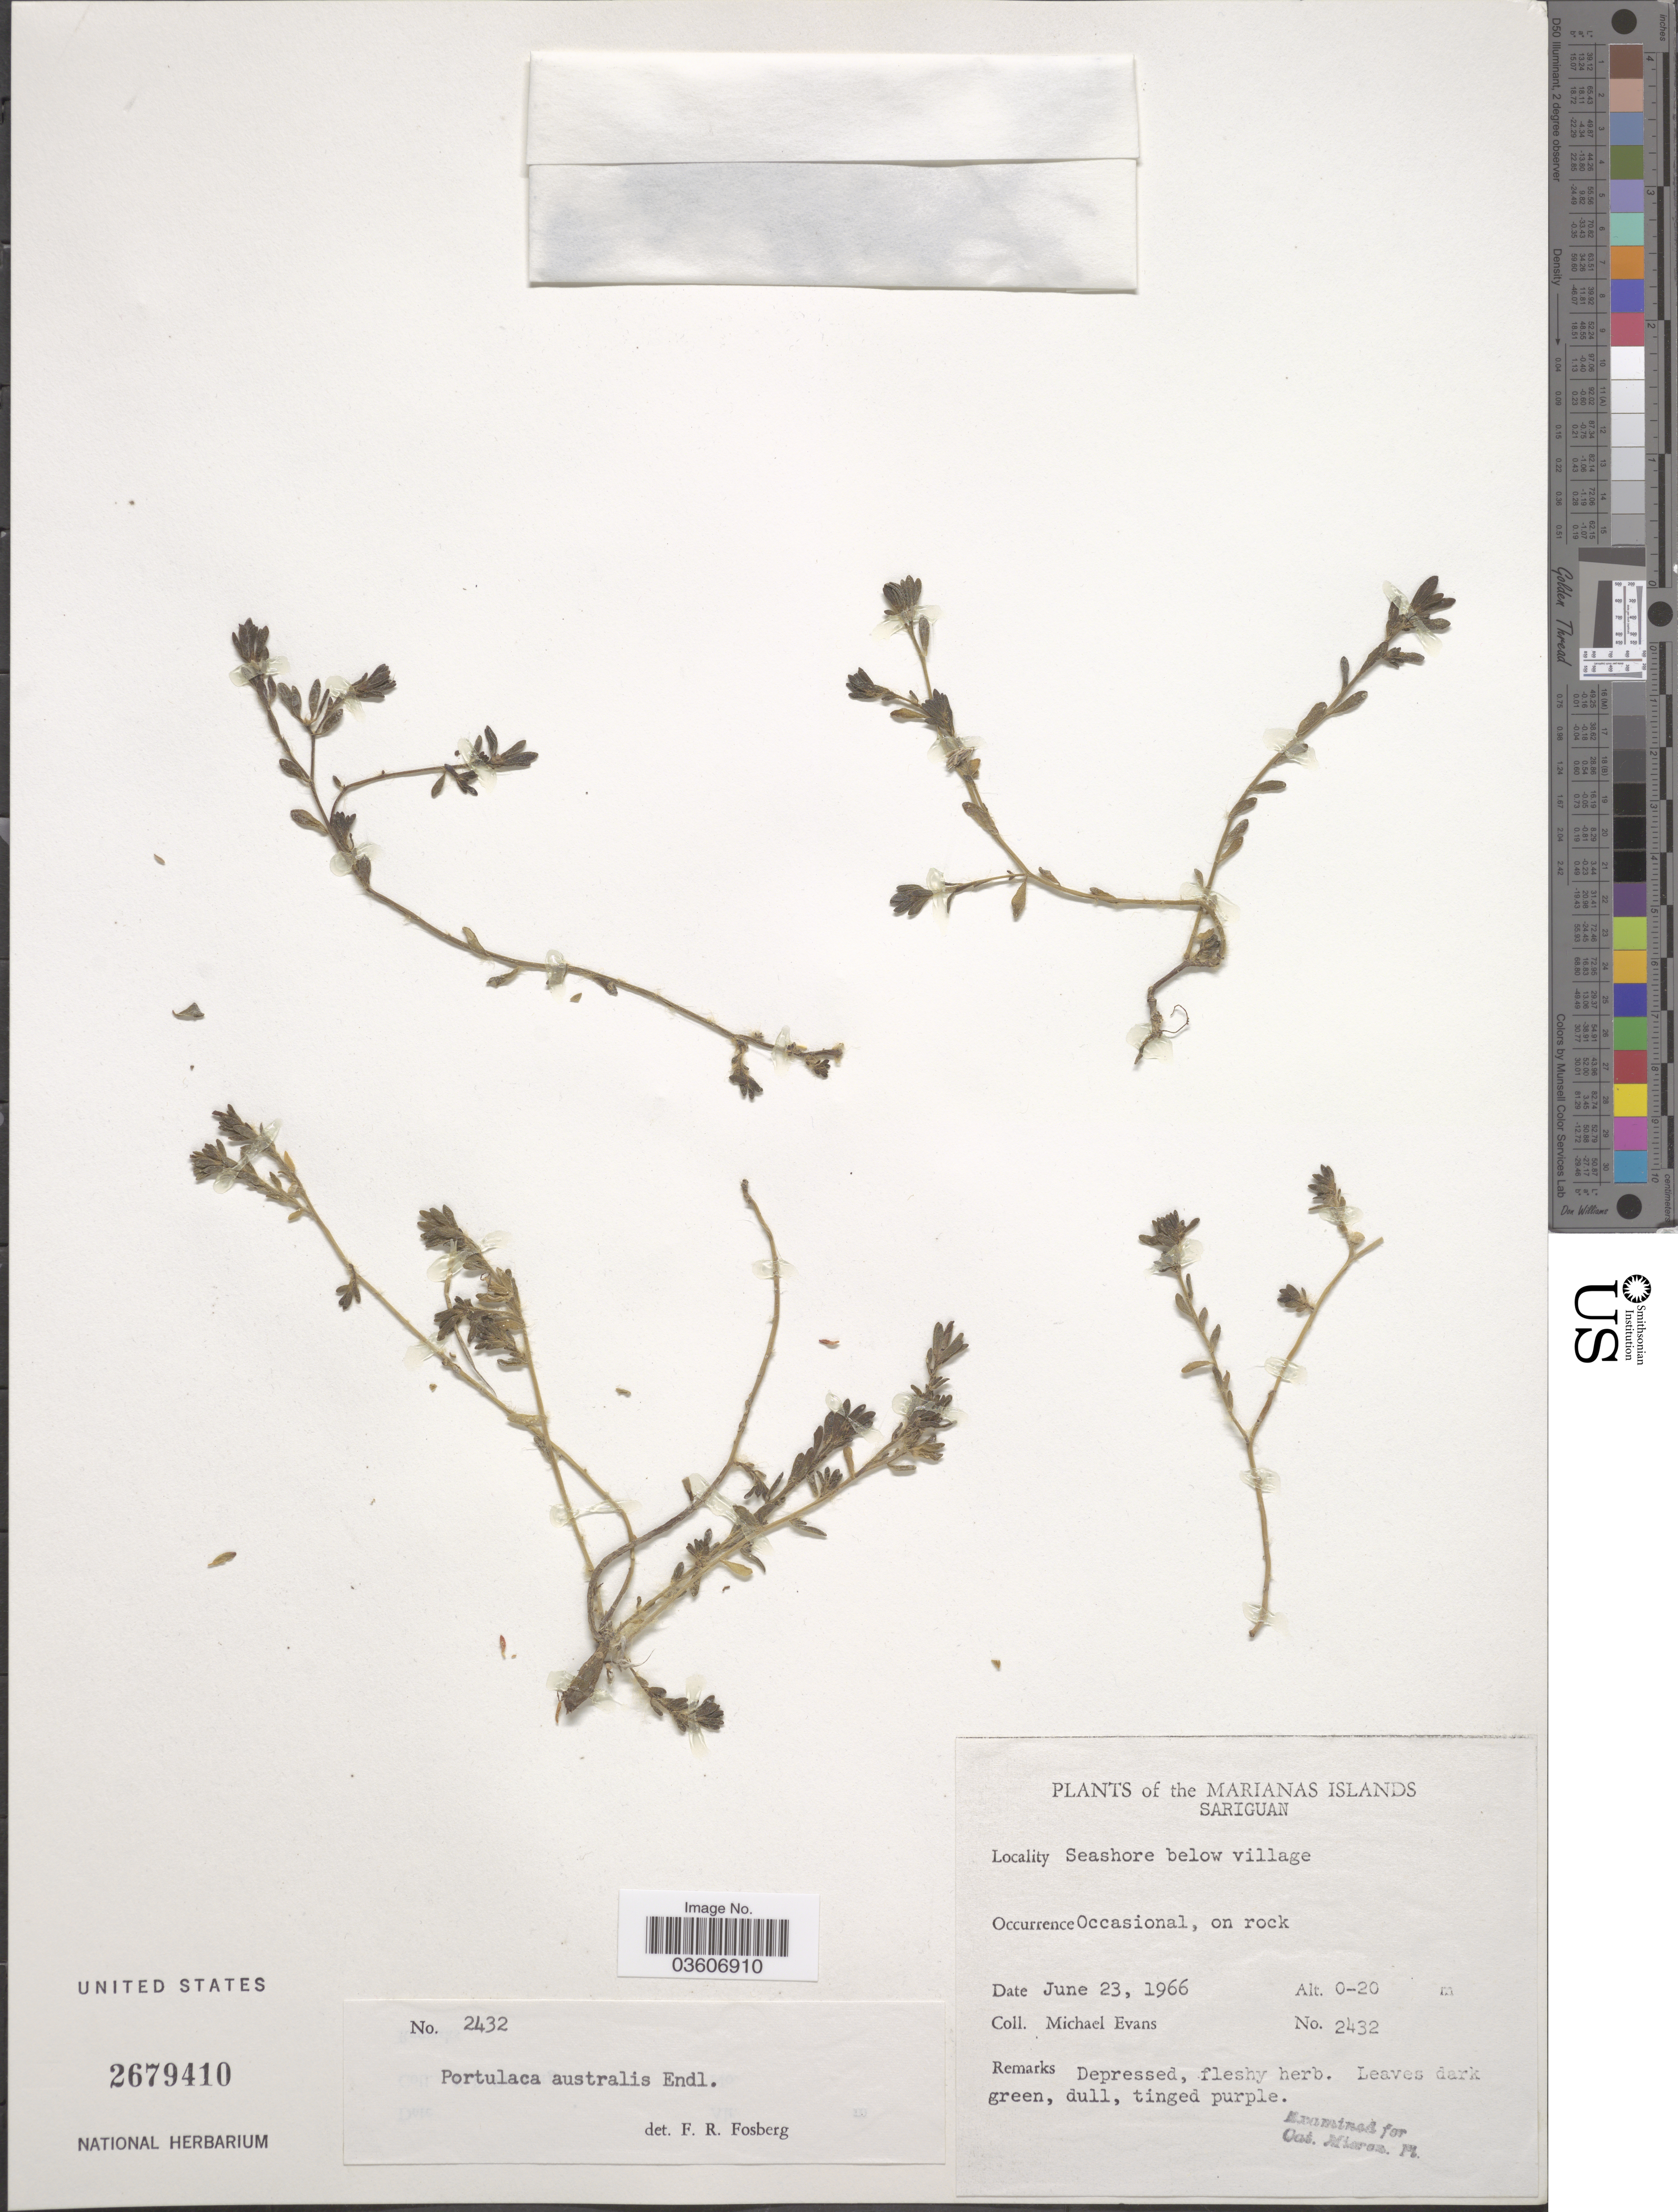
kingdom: Plantae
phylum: Tracheophyta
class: Magnoliopsida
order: Caryophyllales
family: Portulacaceae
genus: Portulaca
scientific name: Portulaca australis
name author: Endl.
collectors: M. Evans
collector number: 2432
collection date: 1966-06-23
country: Northern Mariana Islands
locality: Marianas Islands. Sariguan. Seashore below village.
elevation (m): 0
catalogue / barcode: US 2679410